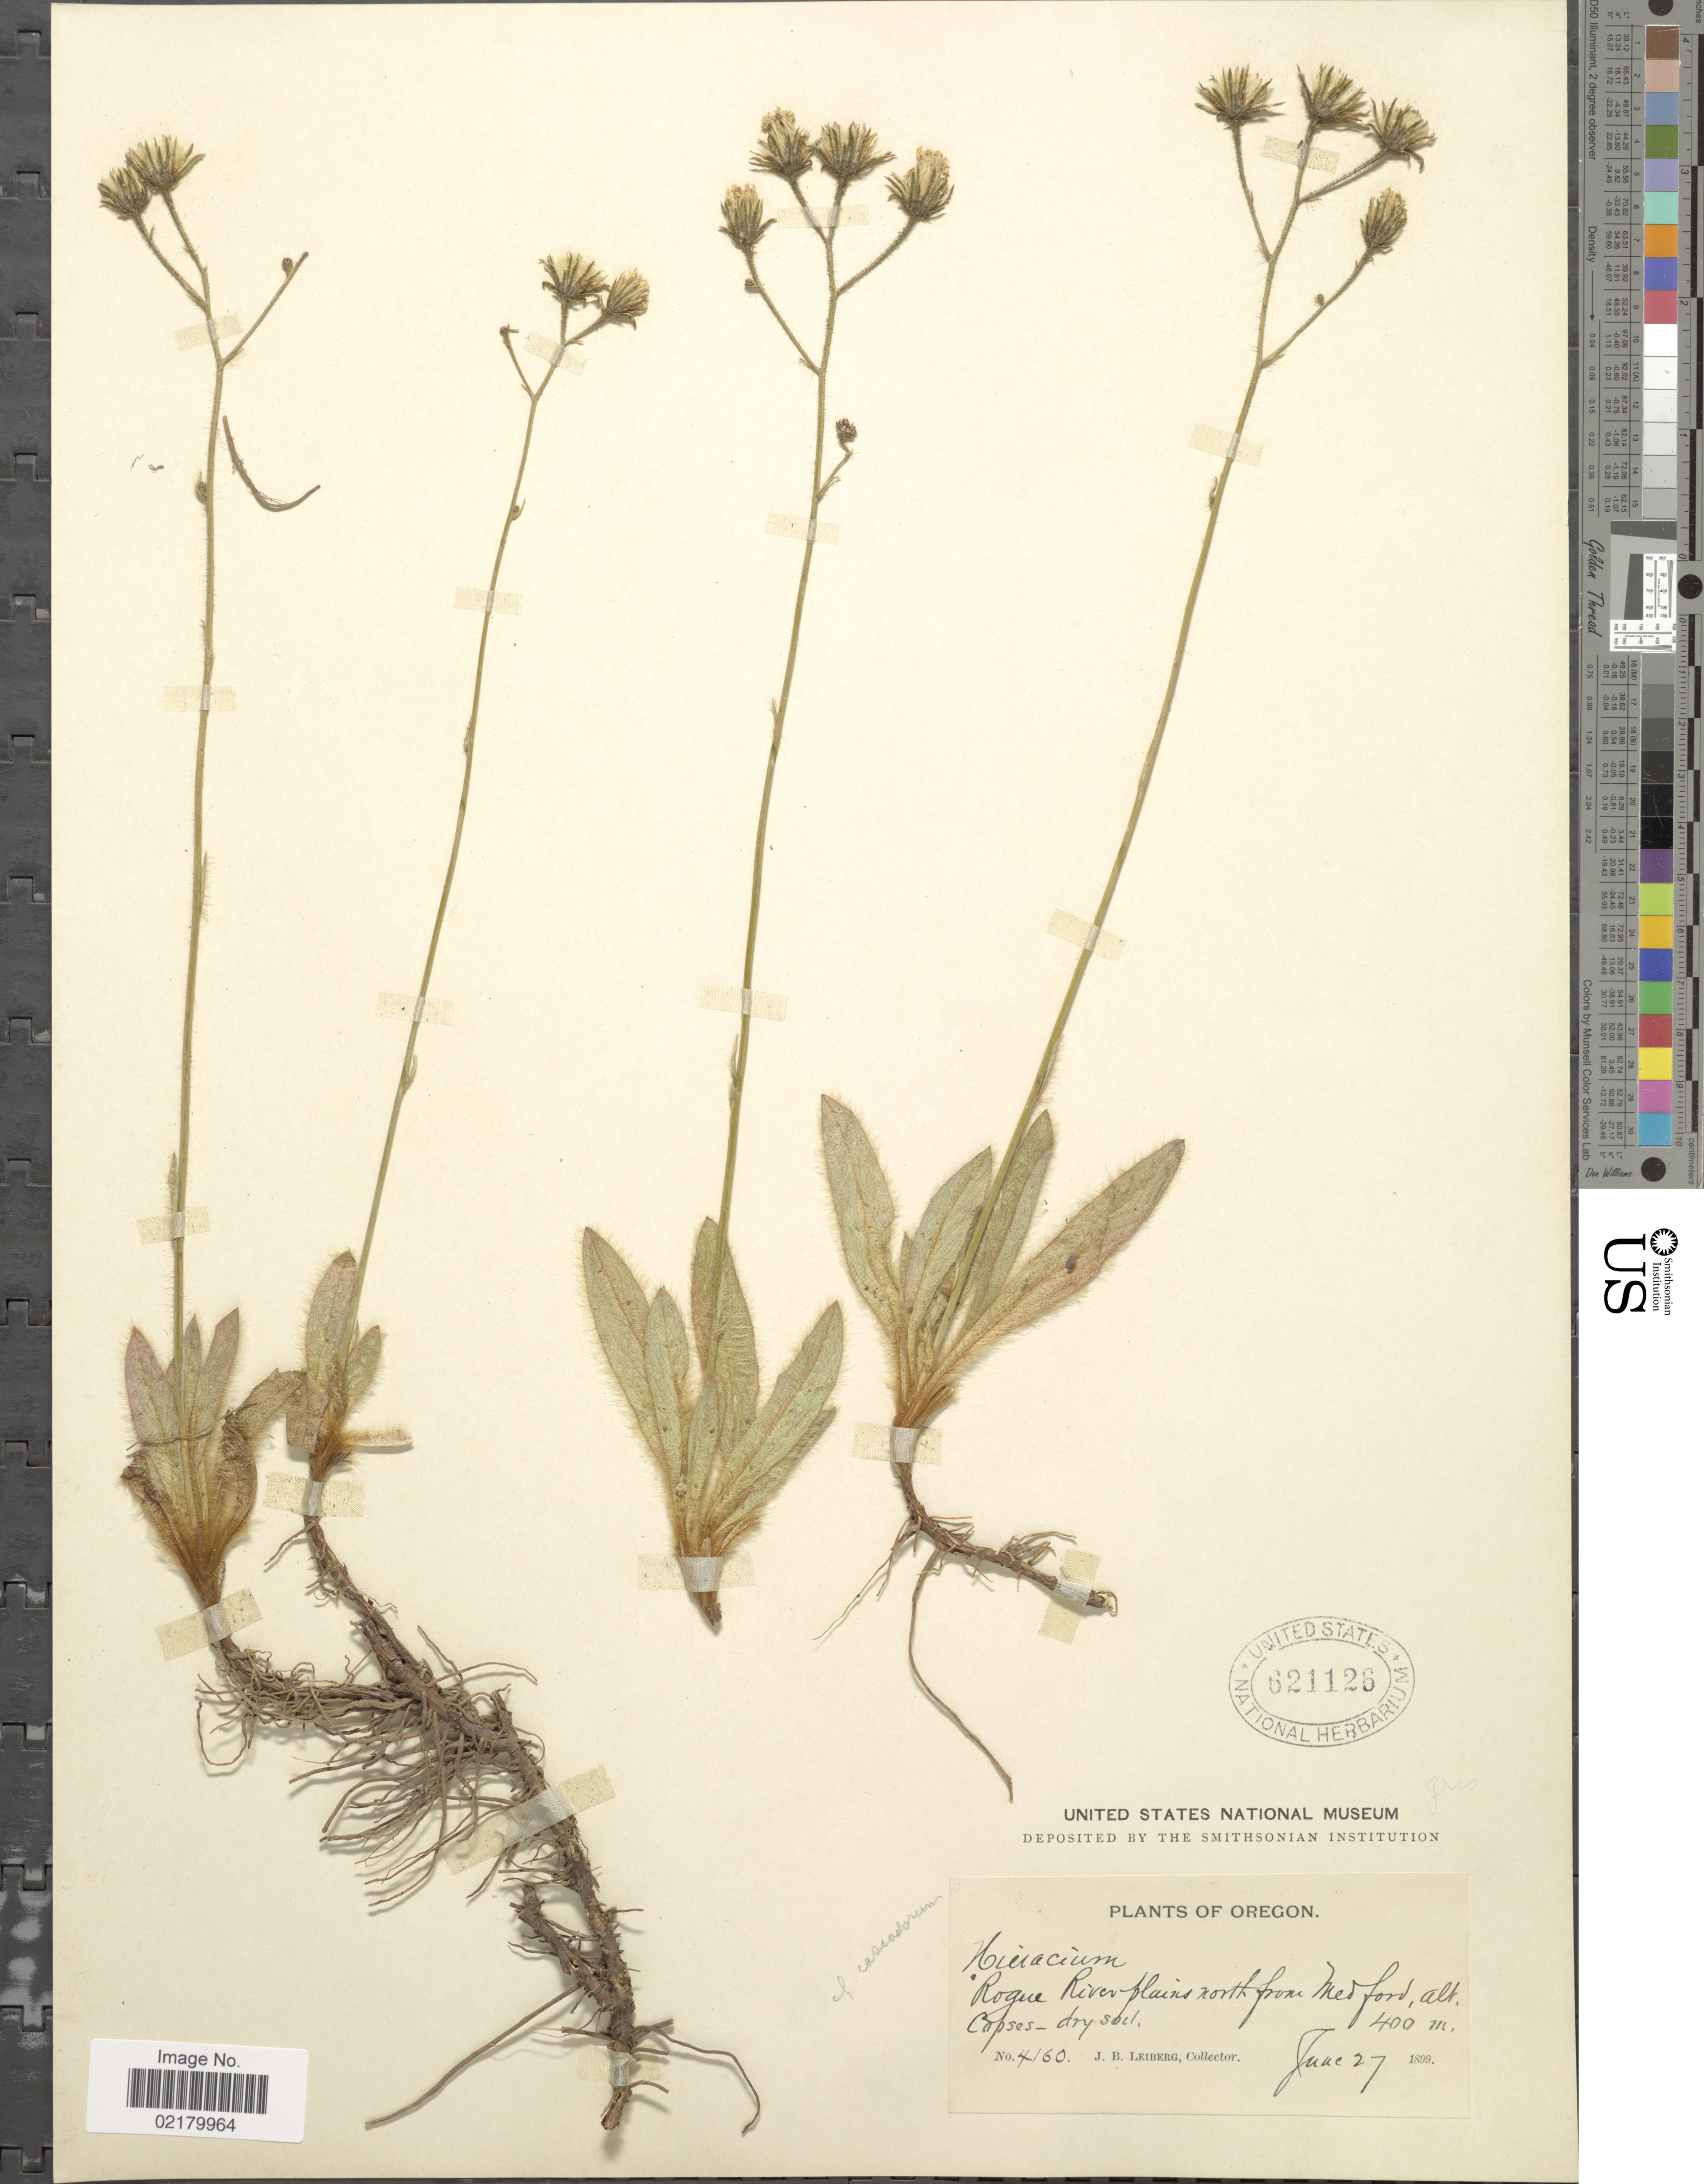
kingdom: Plantae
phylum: Tracheophyta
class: Magnoliopsida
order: Asterales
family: Asteraceae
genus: Hieracium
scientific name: Hieracium cascadorum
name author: Zahn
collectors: J. B. Leiberg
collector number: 4160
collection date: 1899-06-27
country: United States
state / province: Oregon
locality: Rogue River Plains north from Medfort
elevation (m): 400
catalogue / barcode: US 621126